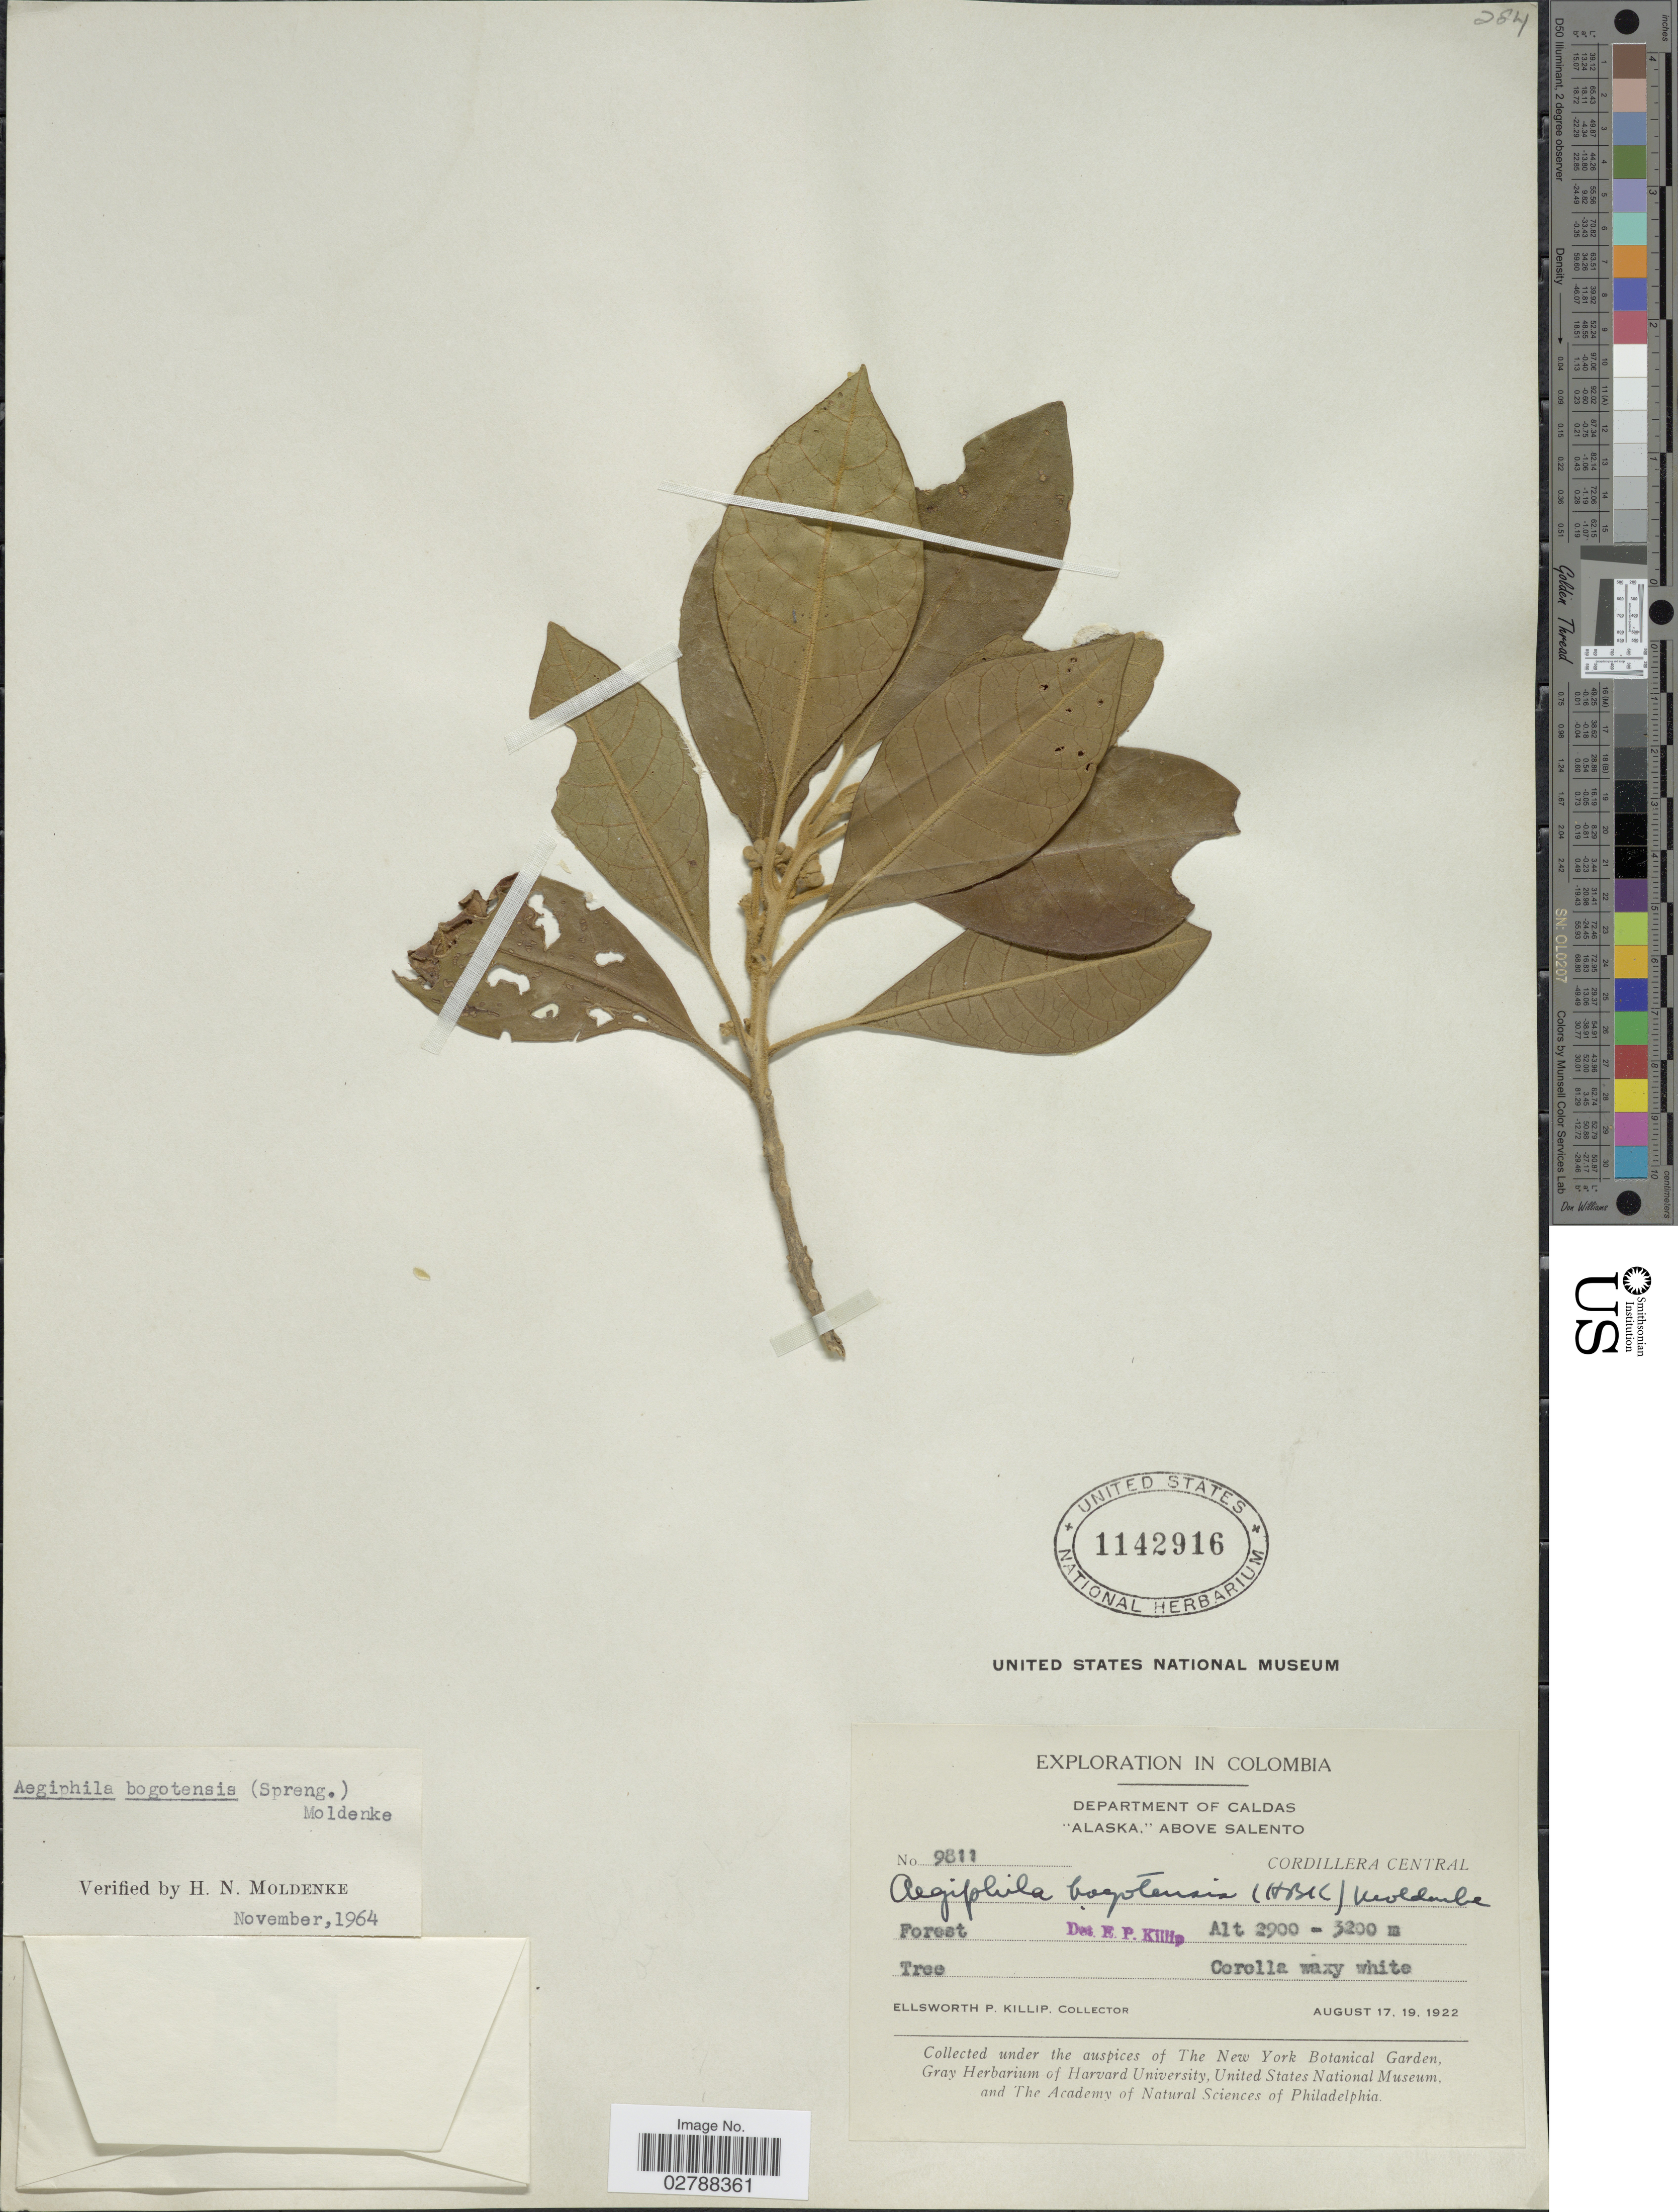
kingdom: Plantae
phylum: Tracheophyta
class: Magnoliopsida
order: Lamiales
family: Lamiaceae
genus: Aegiphila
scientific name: Aegiphila bogotensis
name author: (Spreng.) Moldenke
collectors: E. P. Killip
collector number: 9811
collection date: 1922-08-17/1922-08-19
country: Colombia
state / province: Caldas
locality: Department of Caldas, "Alaska", above Salento, Cordillera Central.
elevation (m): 2900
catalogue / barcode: US 1142916